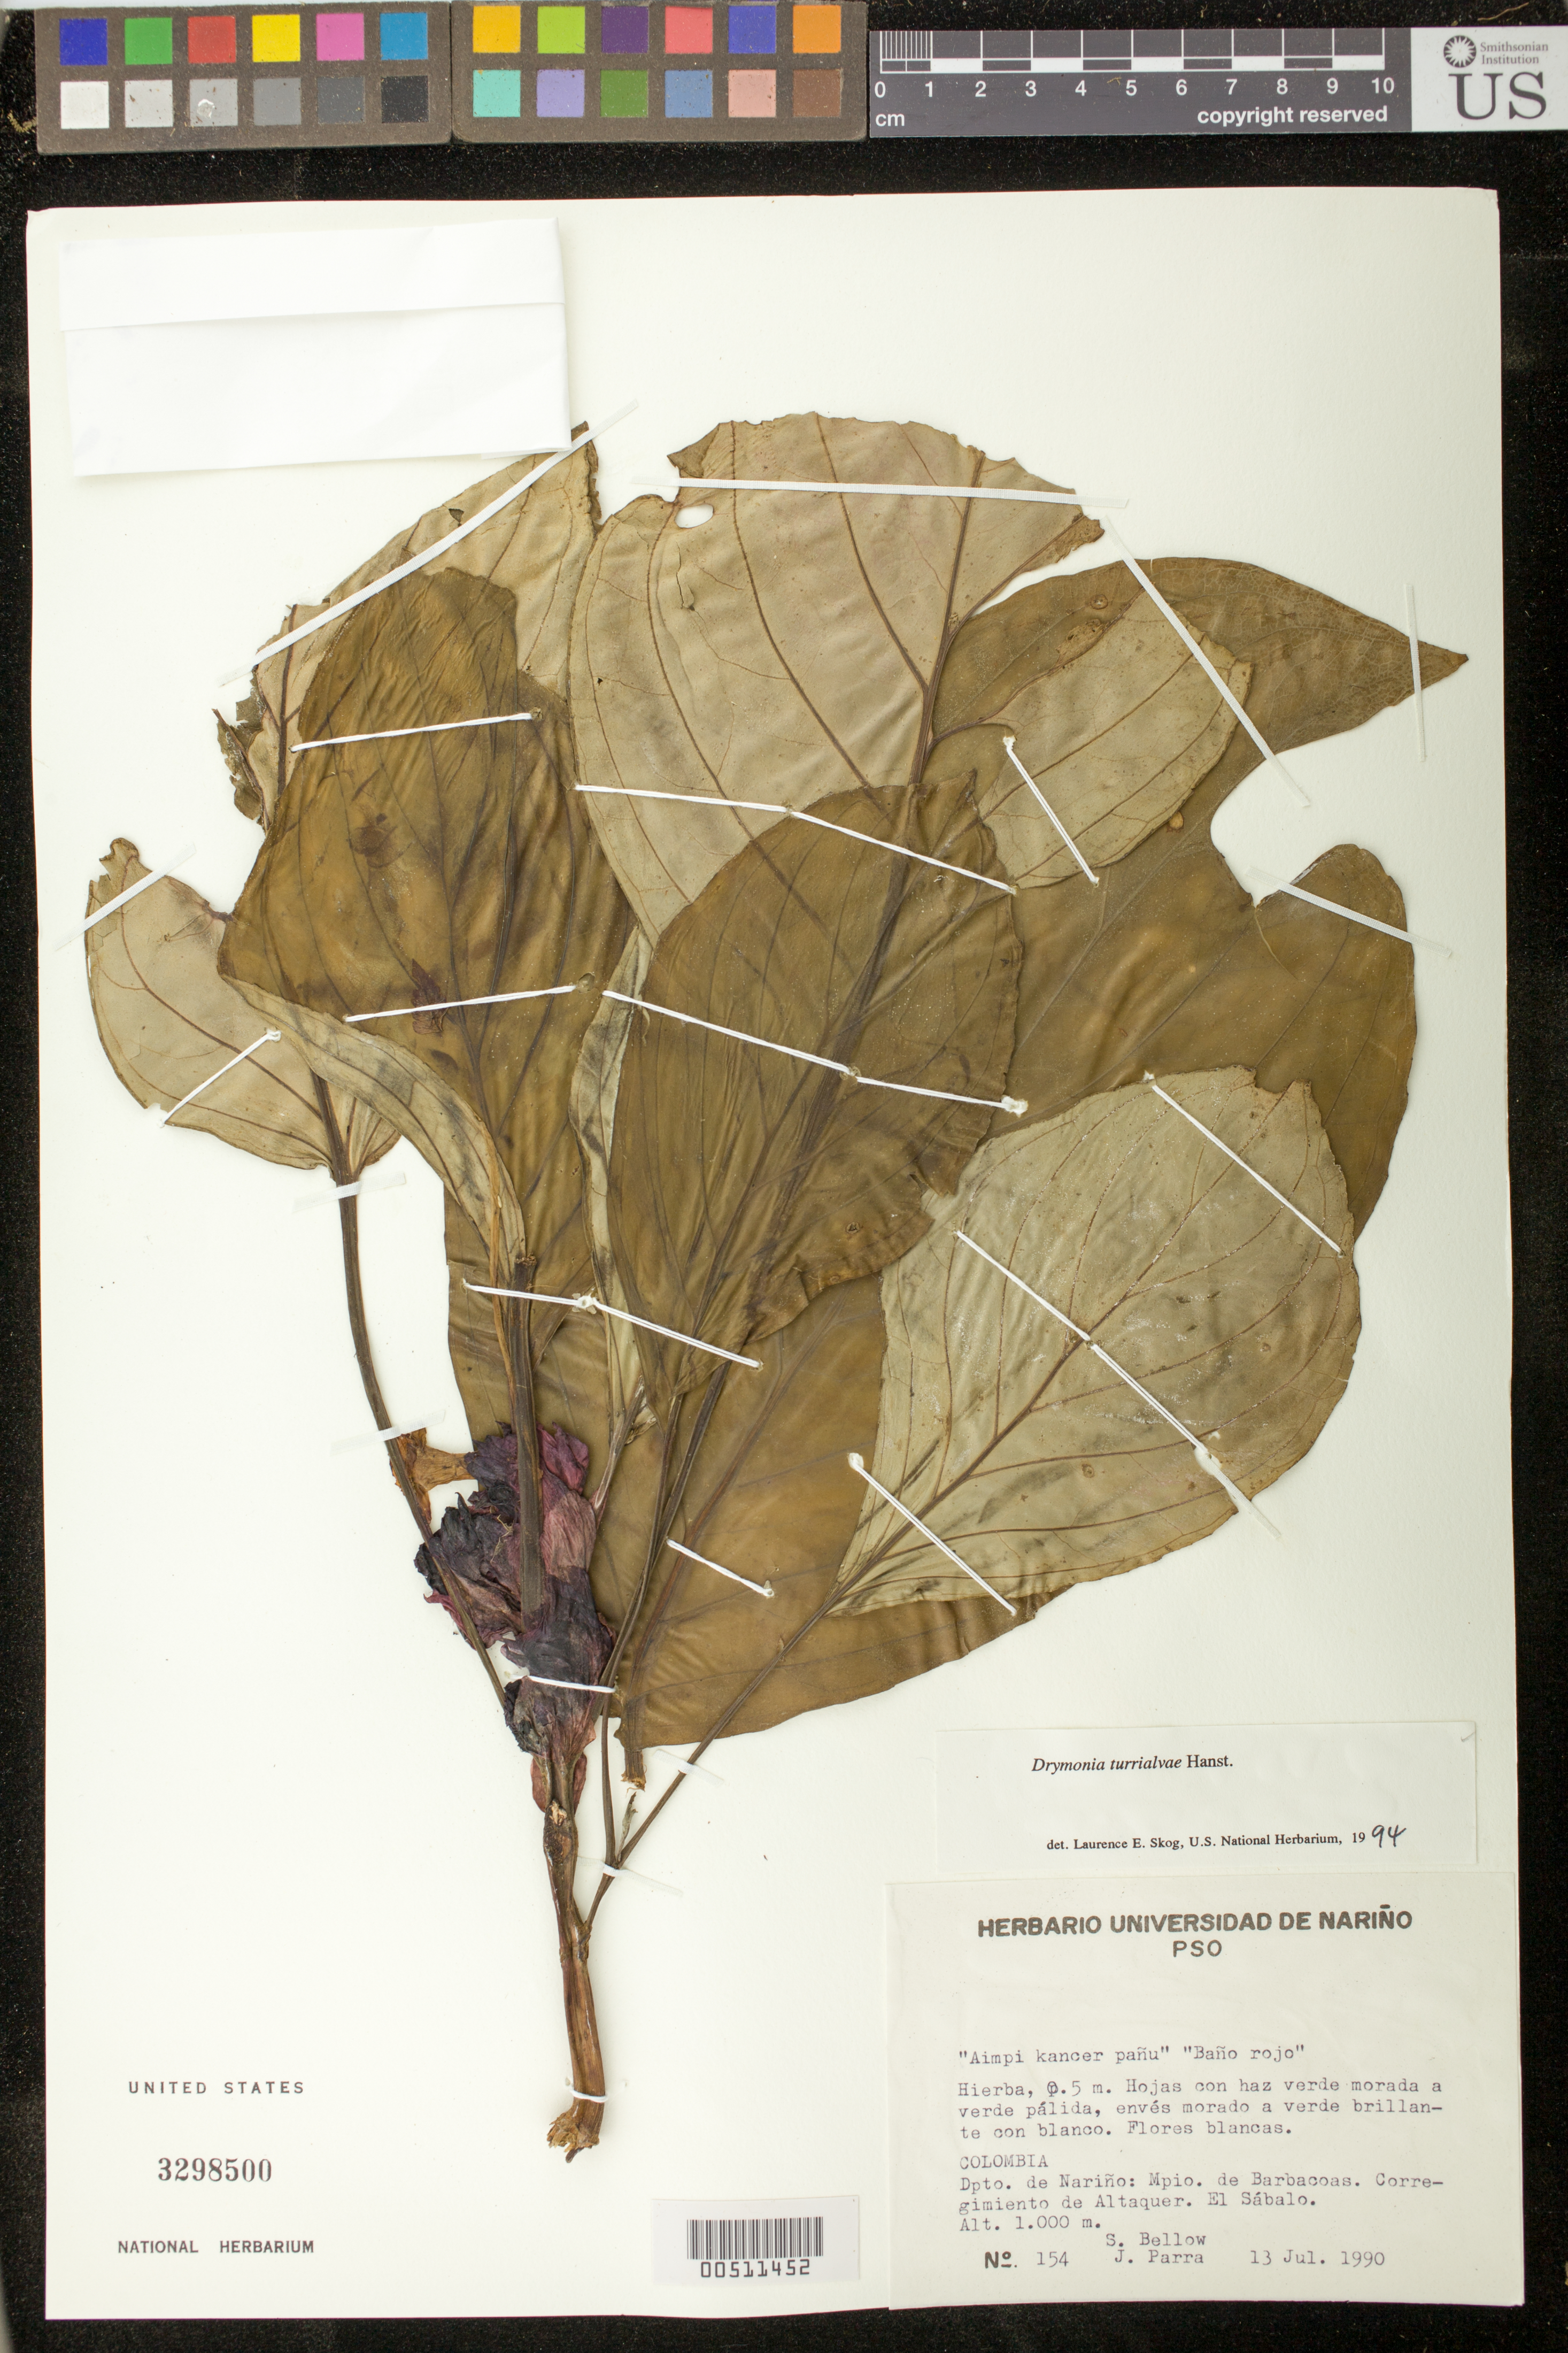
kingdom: Plantae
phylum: Tracheophyta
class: Magnoliopsida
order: Lamiales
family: Gesneriaceae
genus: Drymonia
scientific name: Drymonia turrialvae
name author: Hanst.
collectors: S. Bellow & J. Parra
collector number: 154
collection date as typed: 13 Jul 1990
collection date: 1990-07-13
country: Colombia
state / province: Nariño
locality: Barbacoas, Altaquer, El Sabalo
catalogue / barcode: US 3298500